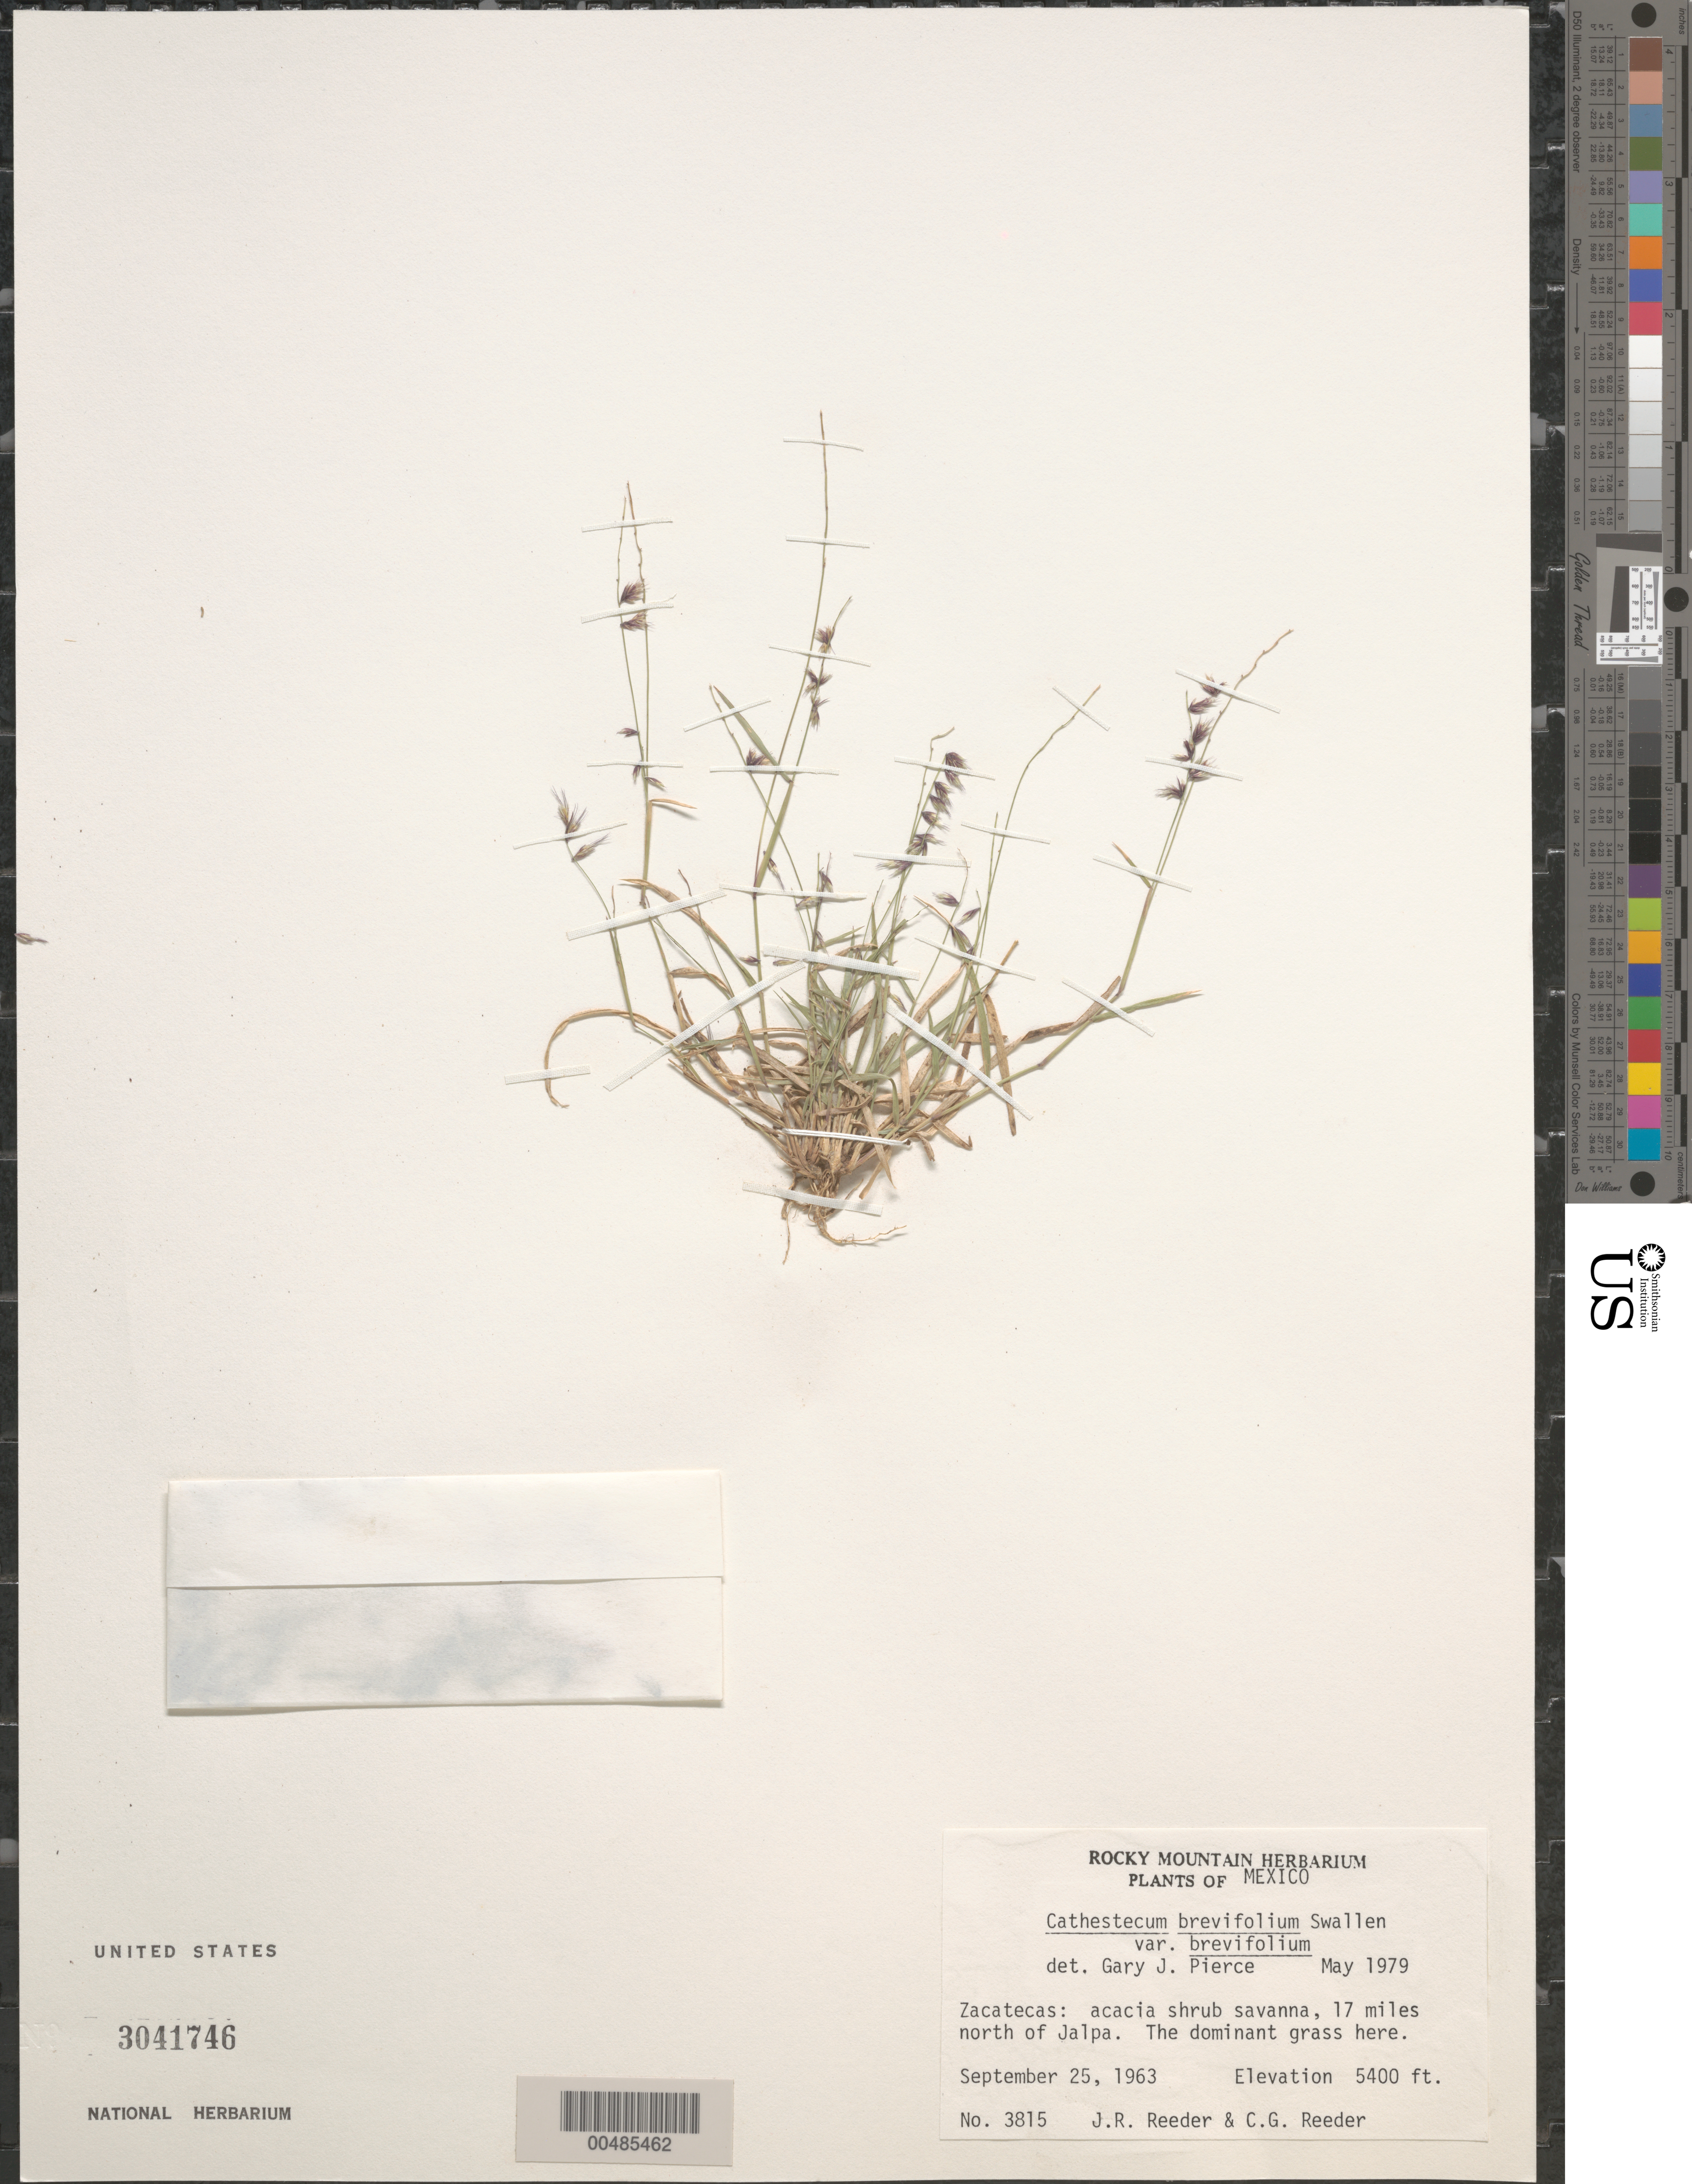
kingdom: Plantae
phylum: Tracheophyta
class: Liliopsida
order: Poales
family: Poaceae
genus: Cathestecum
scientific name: Cathestecum brevifolium var. brevifolium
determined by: Pierce, G. J.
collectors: J. R. Reeder & C. G. Reeder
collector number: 3815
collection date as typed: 25 Sep 1963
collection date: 1963-09-25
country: Mexico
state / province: Zacatecas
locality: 17 mi N of Jalpa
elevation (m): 1646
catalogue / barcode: US 3041746